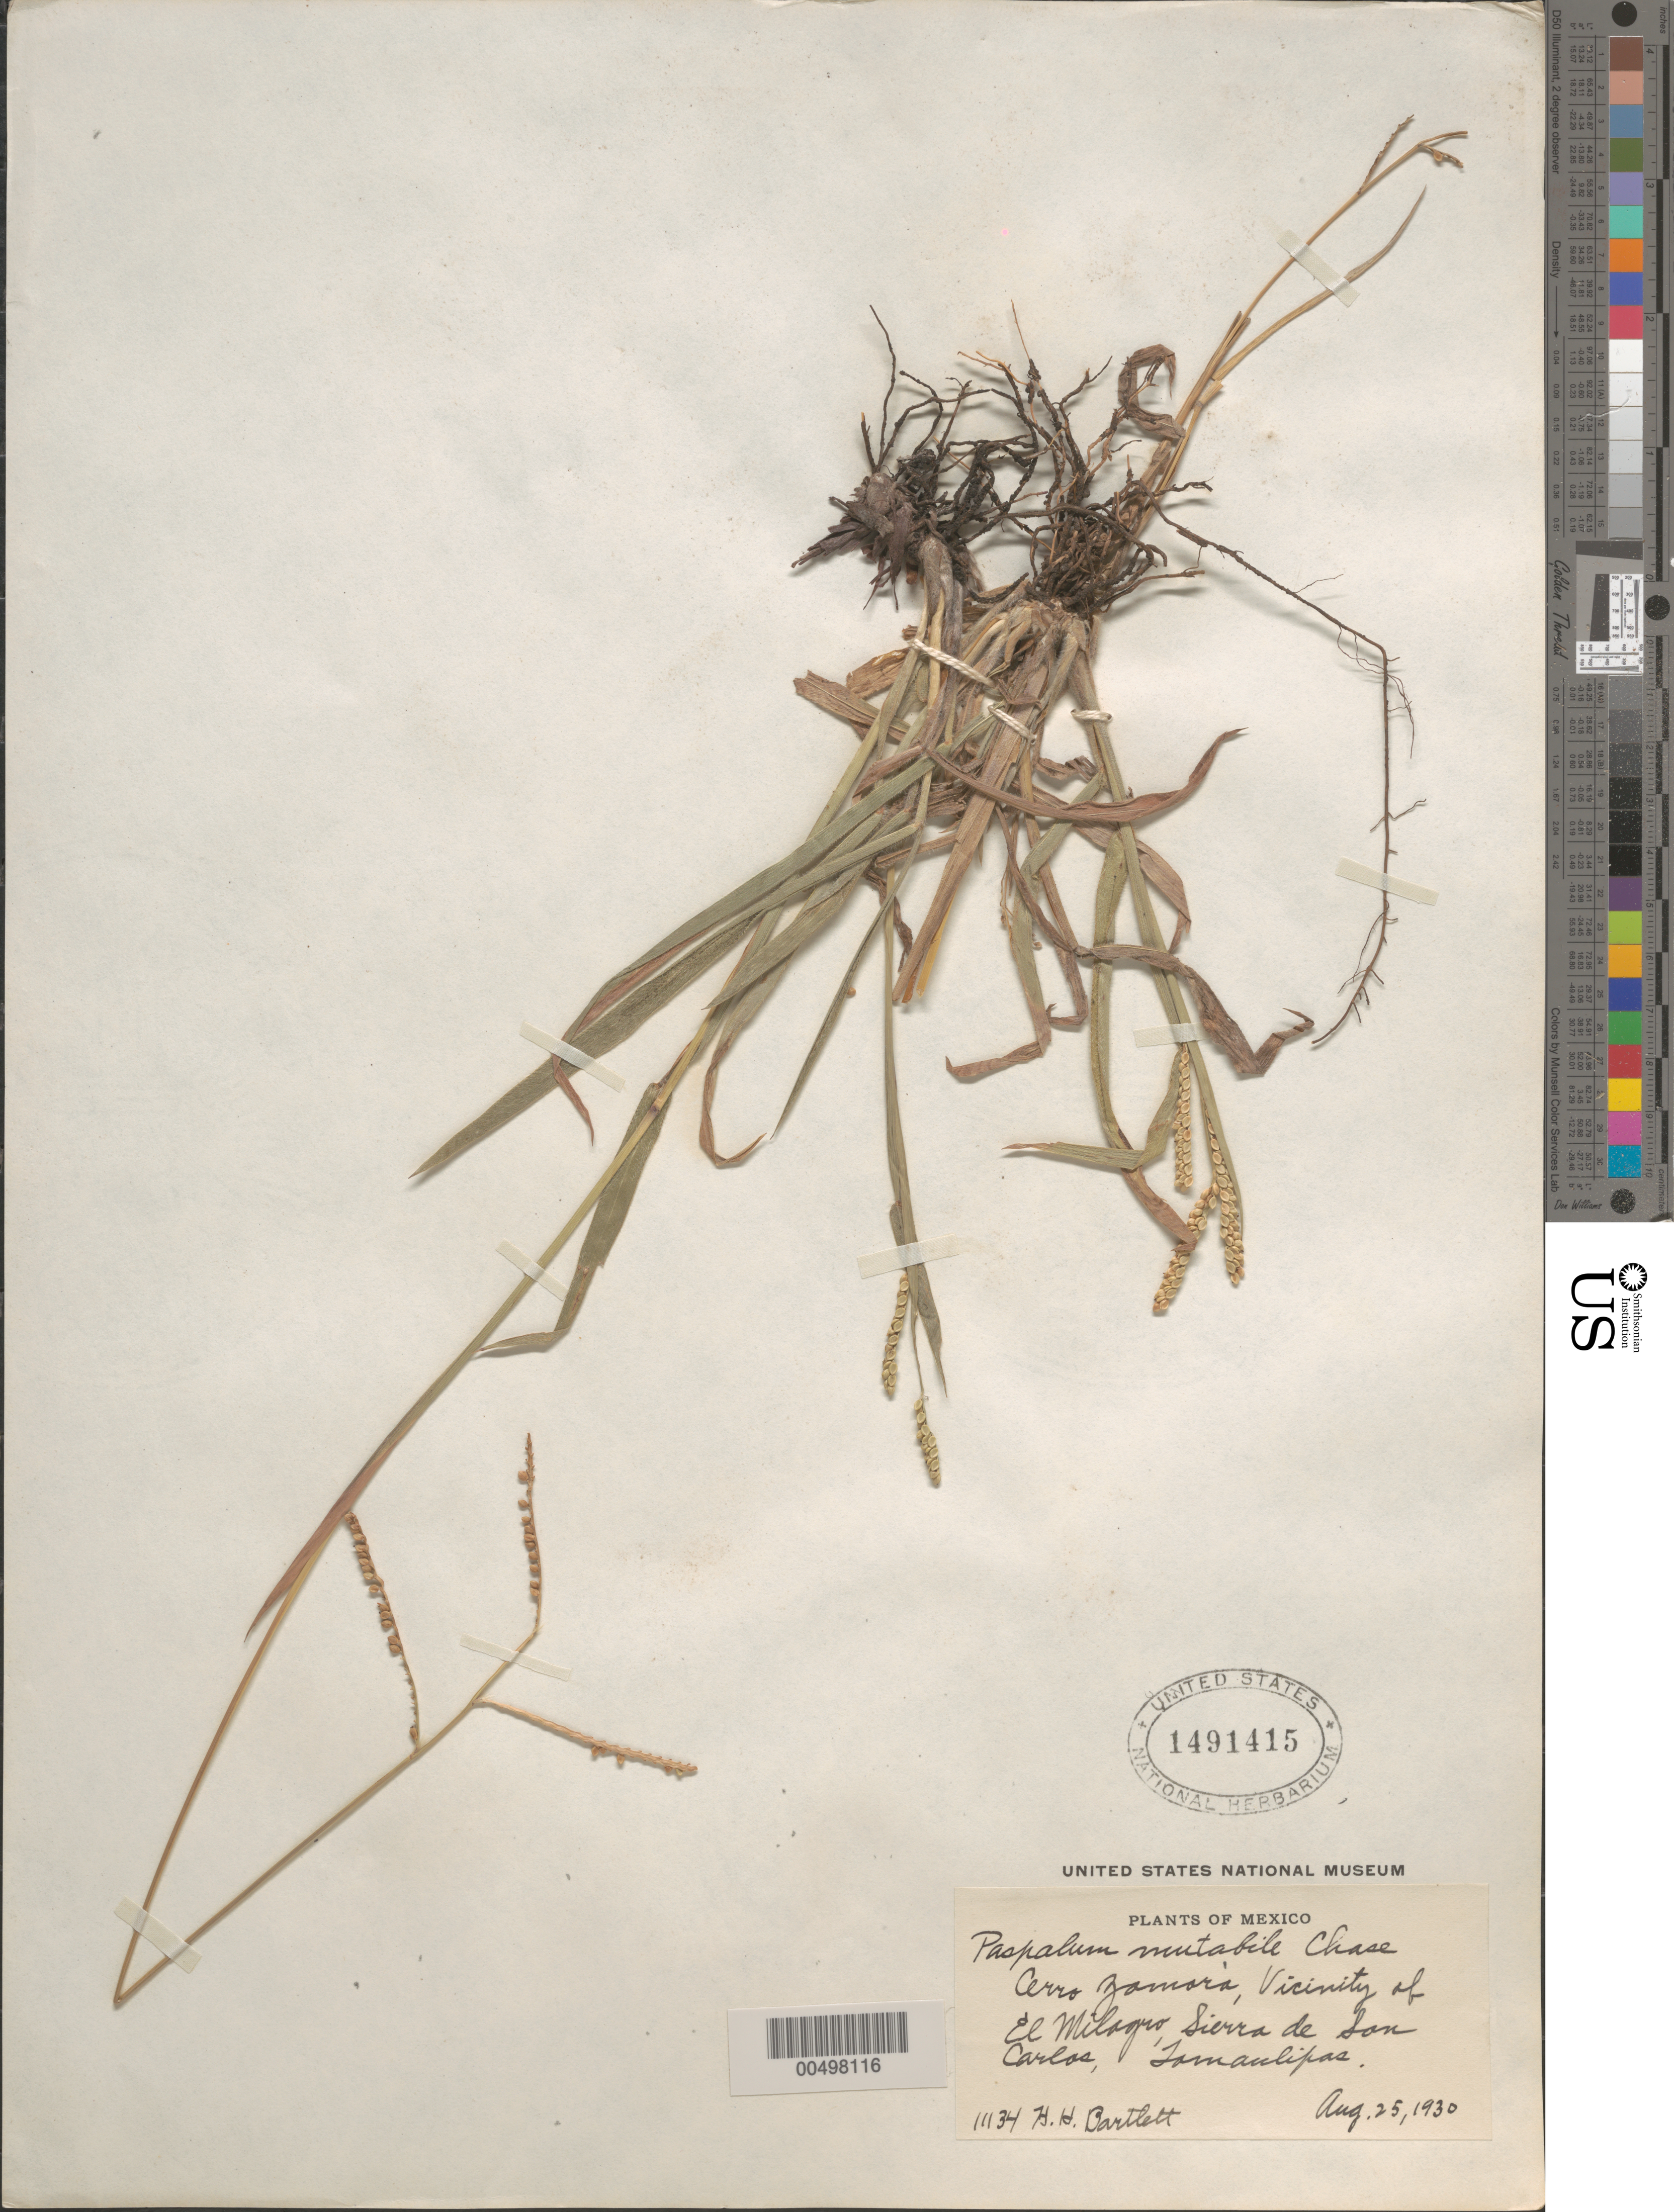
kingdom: Plantae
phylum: Tracheophyta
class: Liliopsida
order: Poales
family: Poaceae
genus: Paspalum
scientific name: Paspalum mutabile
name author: Chase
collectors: H. H. Bartlett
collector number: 11134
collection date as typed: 25 Aug 1930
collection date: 1930-08-25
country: Mexico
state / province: Tamaulipas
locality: Cerro Zamora, vicinity of El Milagro, Sierra de San Carlos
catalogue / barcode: US 1491415